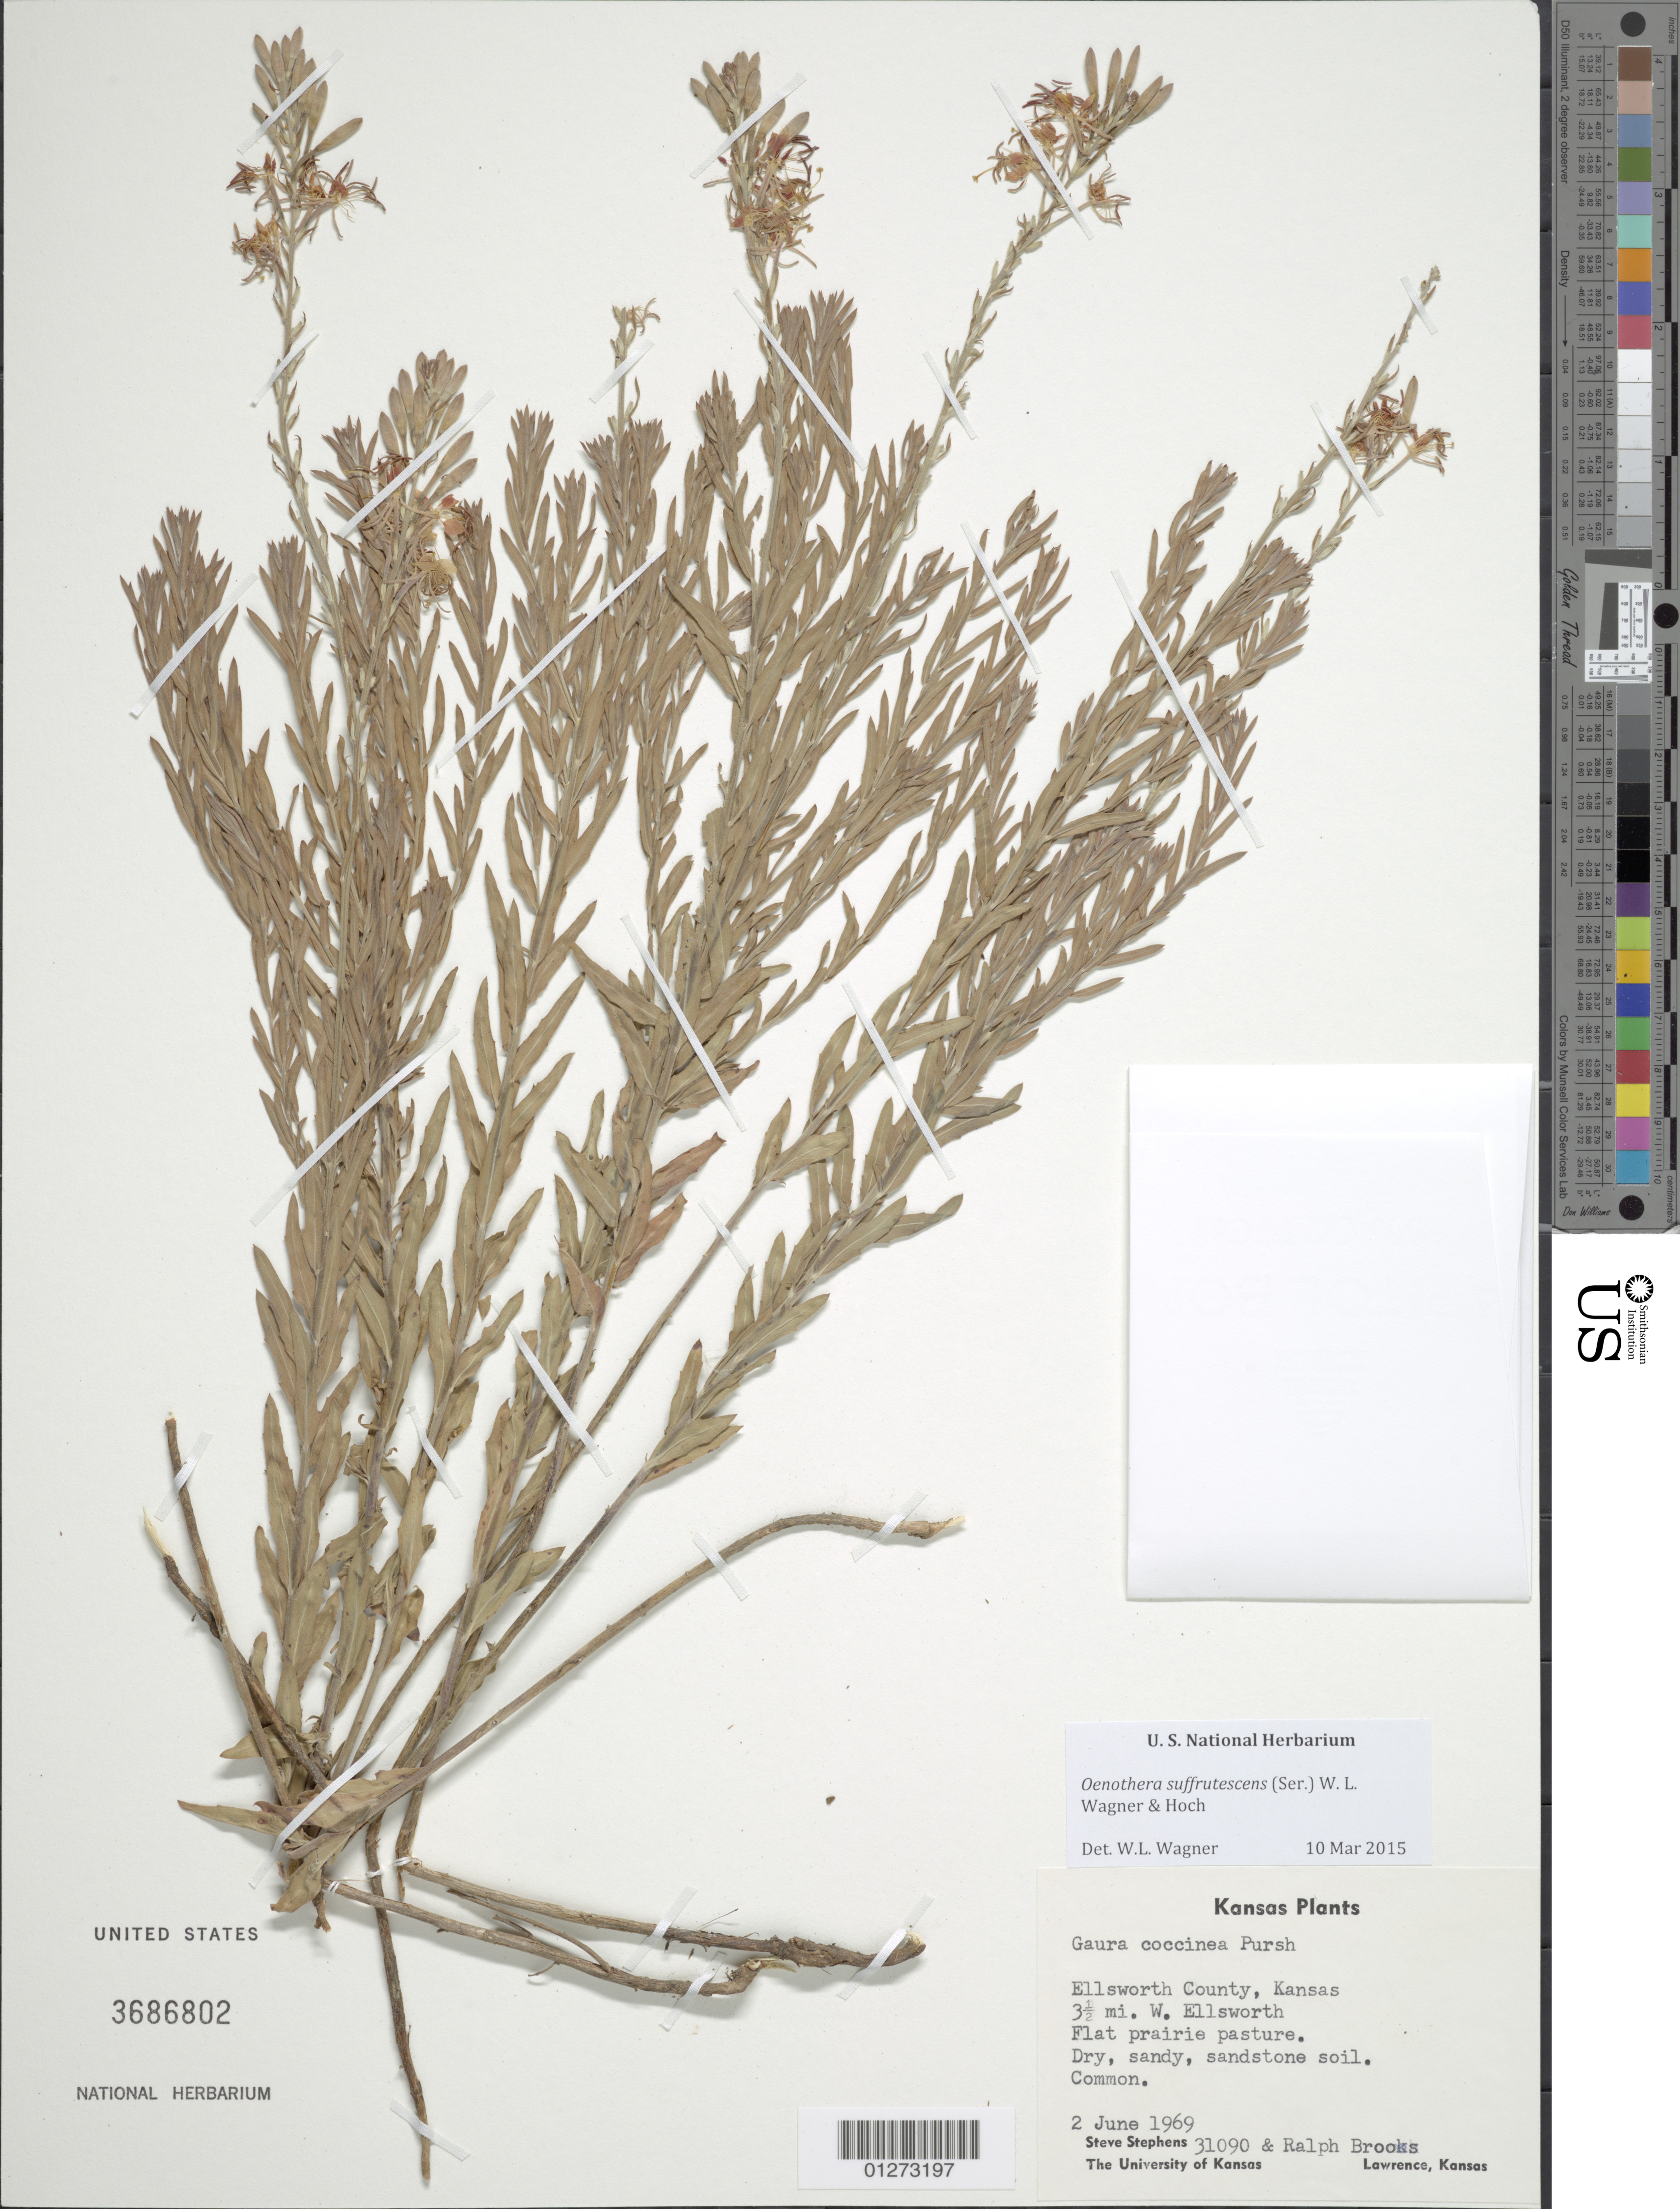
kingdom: Plantae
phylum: Tracheophyta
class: Magnoliopsida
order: Myrtales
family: Onagraceae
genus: Oenothera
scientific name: Oenothera suffrutescens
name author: (Ser.) W.L. Wagner & Hoch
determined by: Wagner, W. L., (BOT), Smithsonian Institution - National Museum of Natural History (UNITED STATES)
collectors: S. Stephens & R. E. Brooks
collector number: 31090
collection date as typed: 2 June 1969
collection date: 1969-06-02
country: United States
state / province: Kansas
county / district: Ellsworth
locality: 3.5 mi W Ellsworth.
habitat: Flat prairie pasture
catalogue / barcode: US 3686802